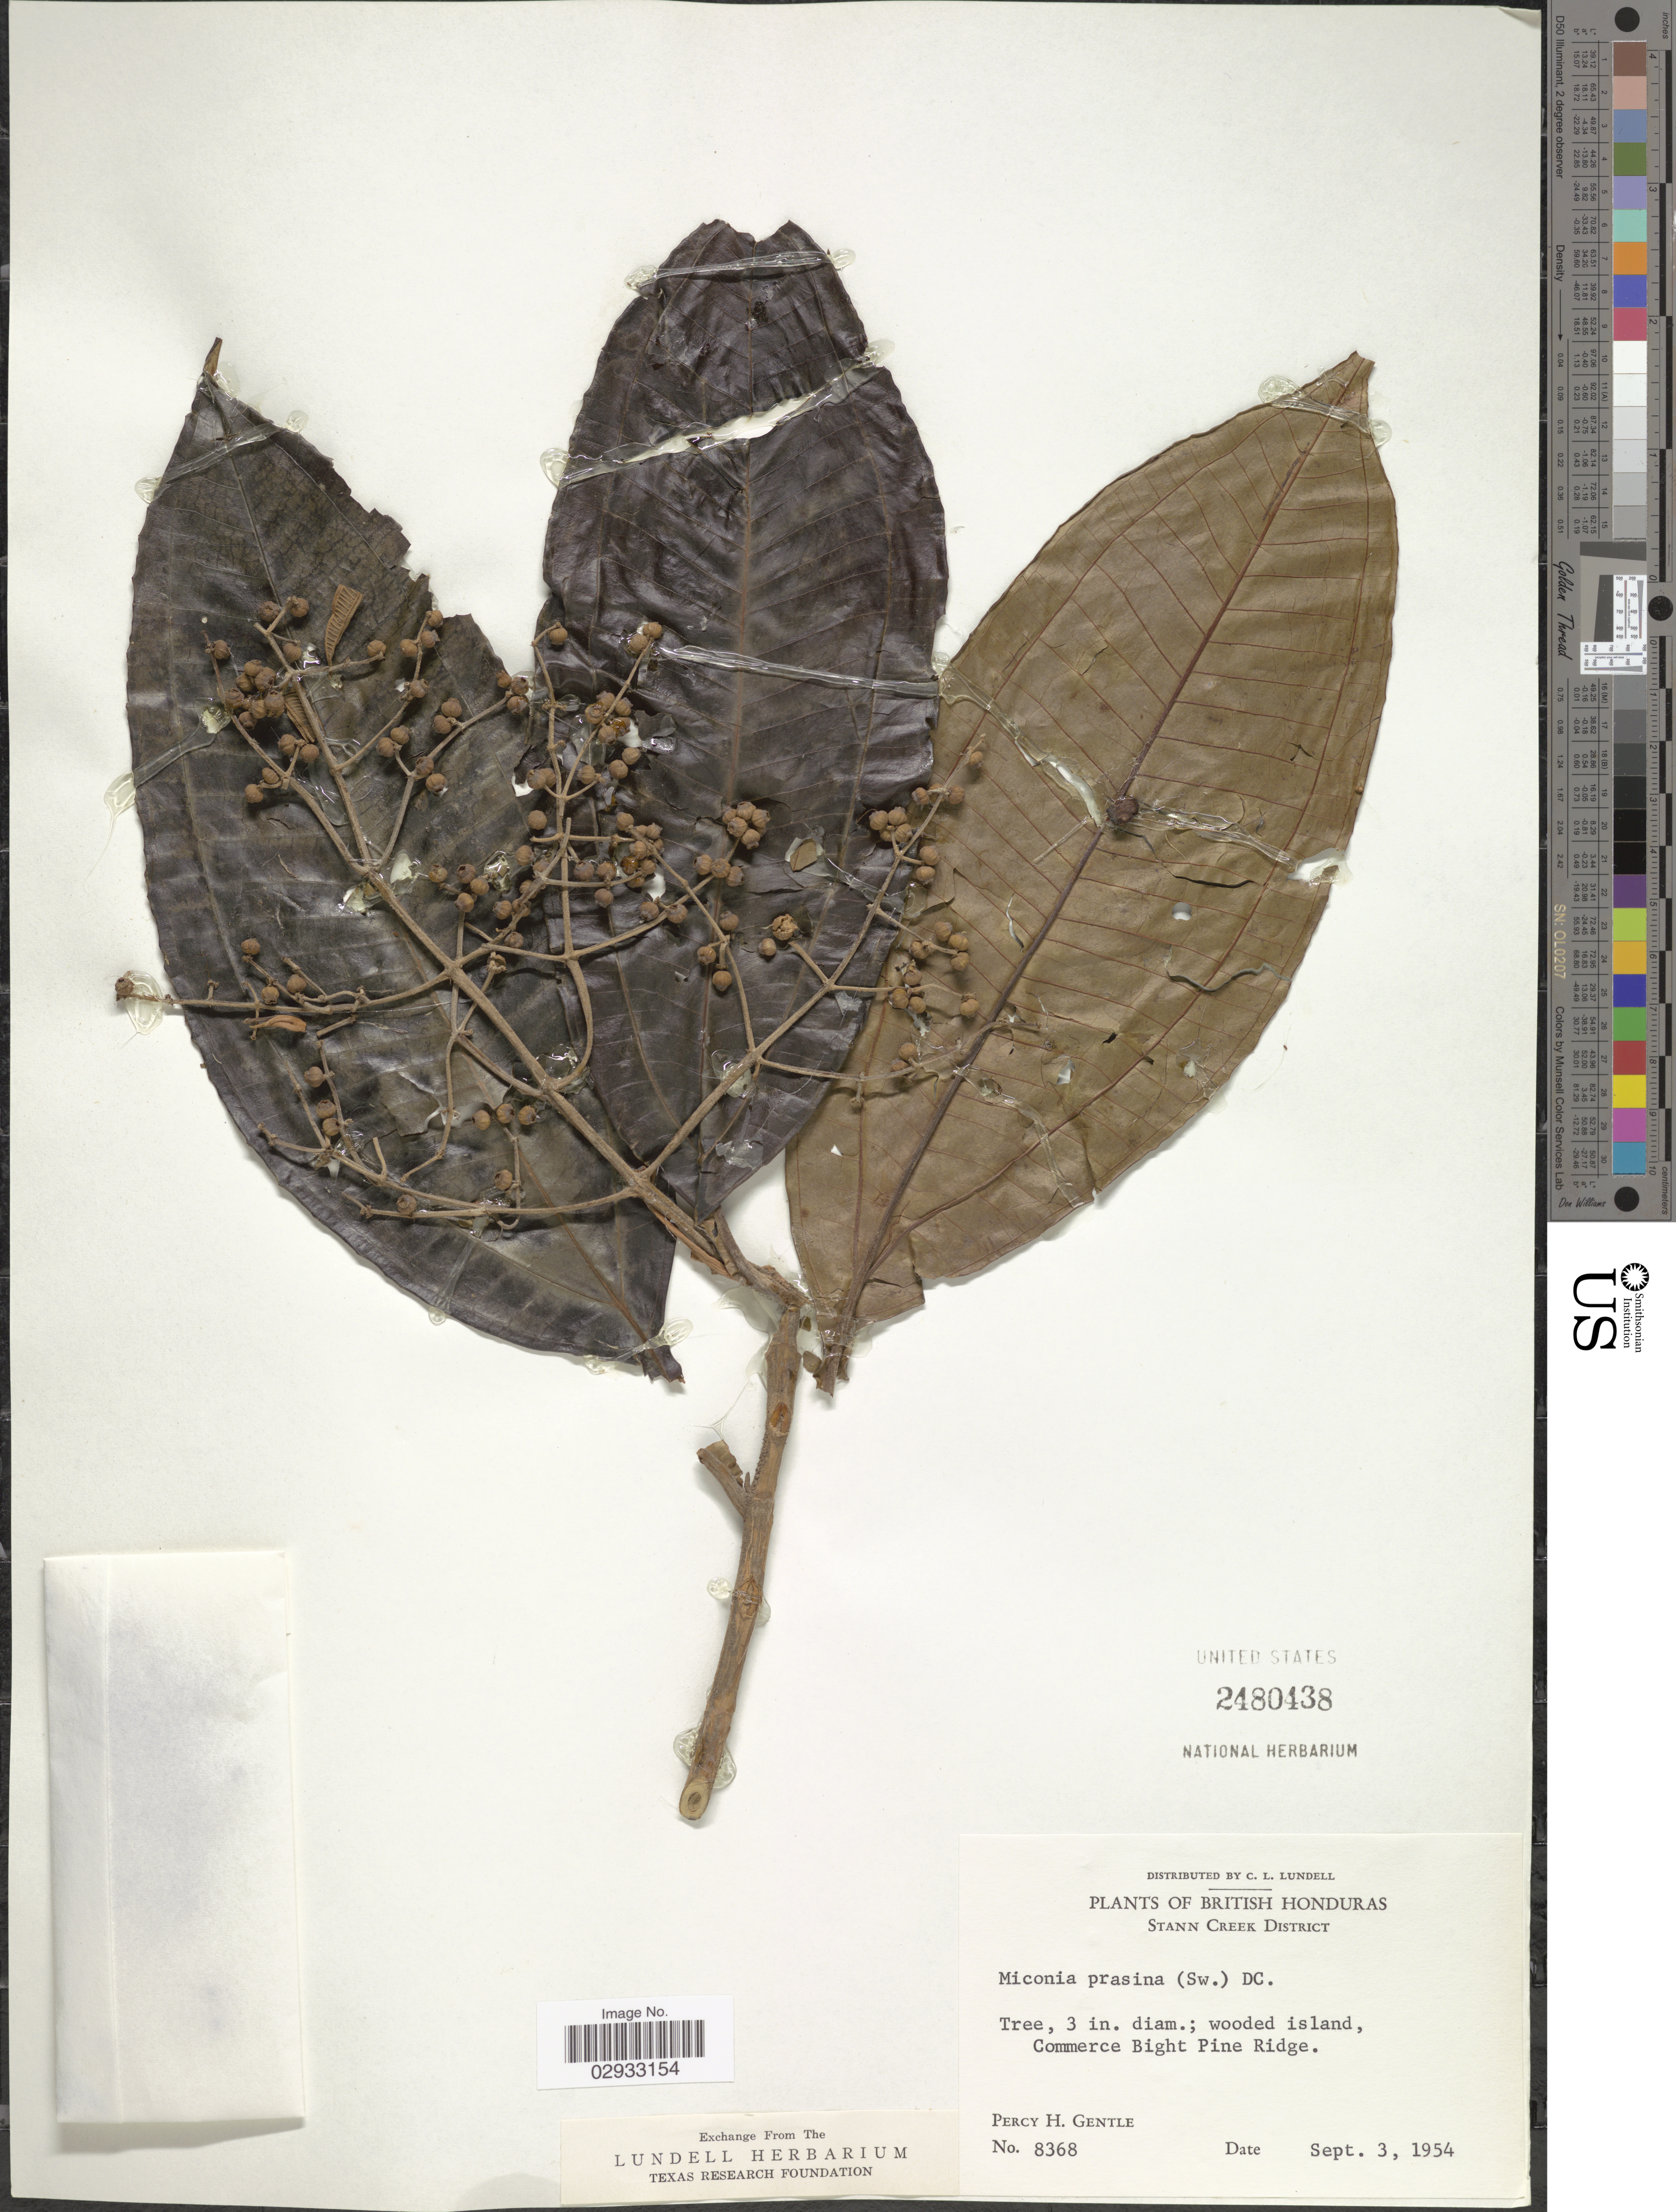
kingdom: Plantae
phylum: Tracheophyta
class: Magnoliopsida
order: Myrtales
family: Melastomataceae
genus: Miconia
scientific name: Miconia pteropoda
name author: Benth.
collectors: P. H. Gentle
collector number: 8368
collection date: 1954-09-03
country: Belize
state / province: Stann Creek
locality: British Honduras. Stann Creek District. Commerce Bight Pine Ridge.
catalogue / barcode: US 2480438